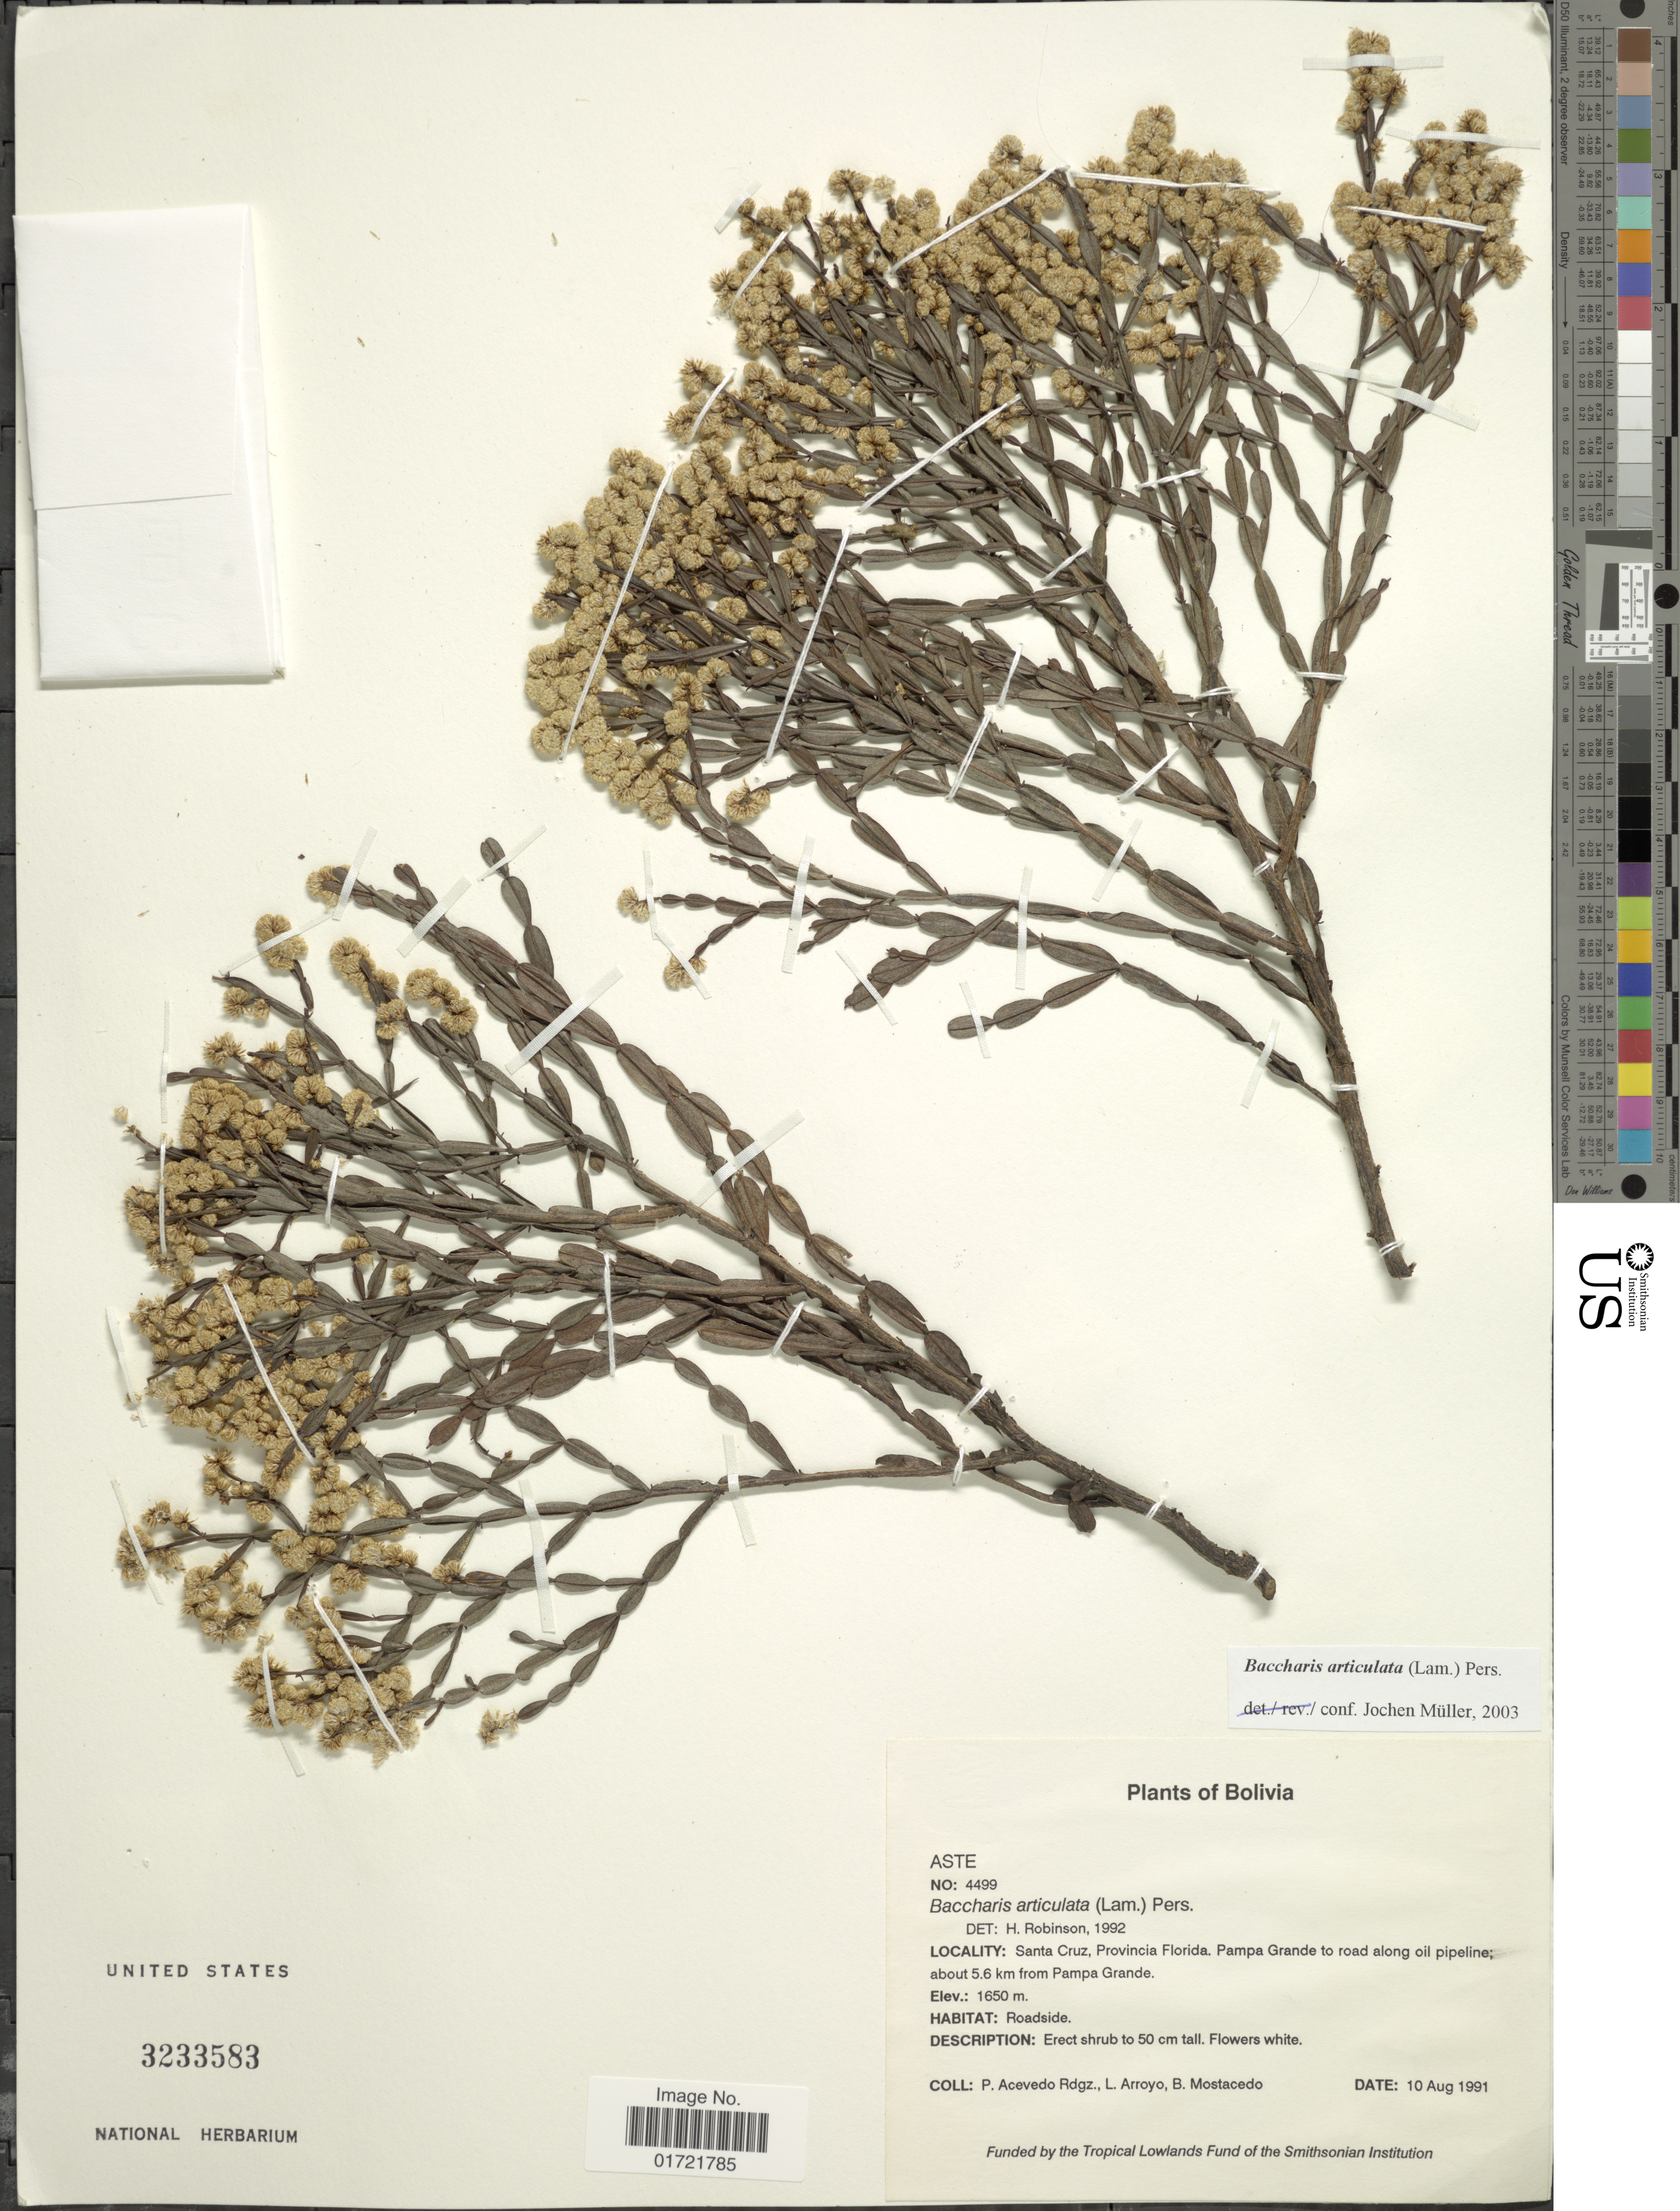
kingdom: Plantae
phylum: Tracheophyta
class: Magnoliopsida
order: Asterales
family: Asteraceae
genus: Baccharis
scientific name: Baccharis articulata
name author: (Lam.) Pers.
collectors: P. Acevedo-Rodr., L. Arroyo & B. Mostacedo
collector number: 4499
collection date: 1991-08-10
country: Bolivia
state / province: Santa Cruz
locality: Santa Cruz, Provincia Florida, Pampa Grande to road along oil pipeline about 5.6 km from Pampa Grande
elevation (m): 1650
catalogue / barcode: US 3233583